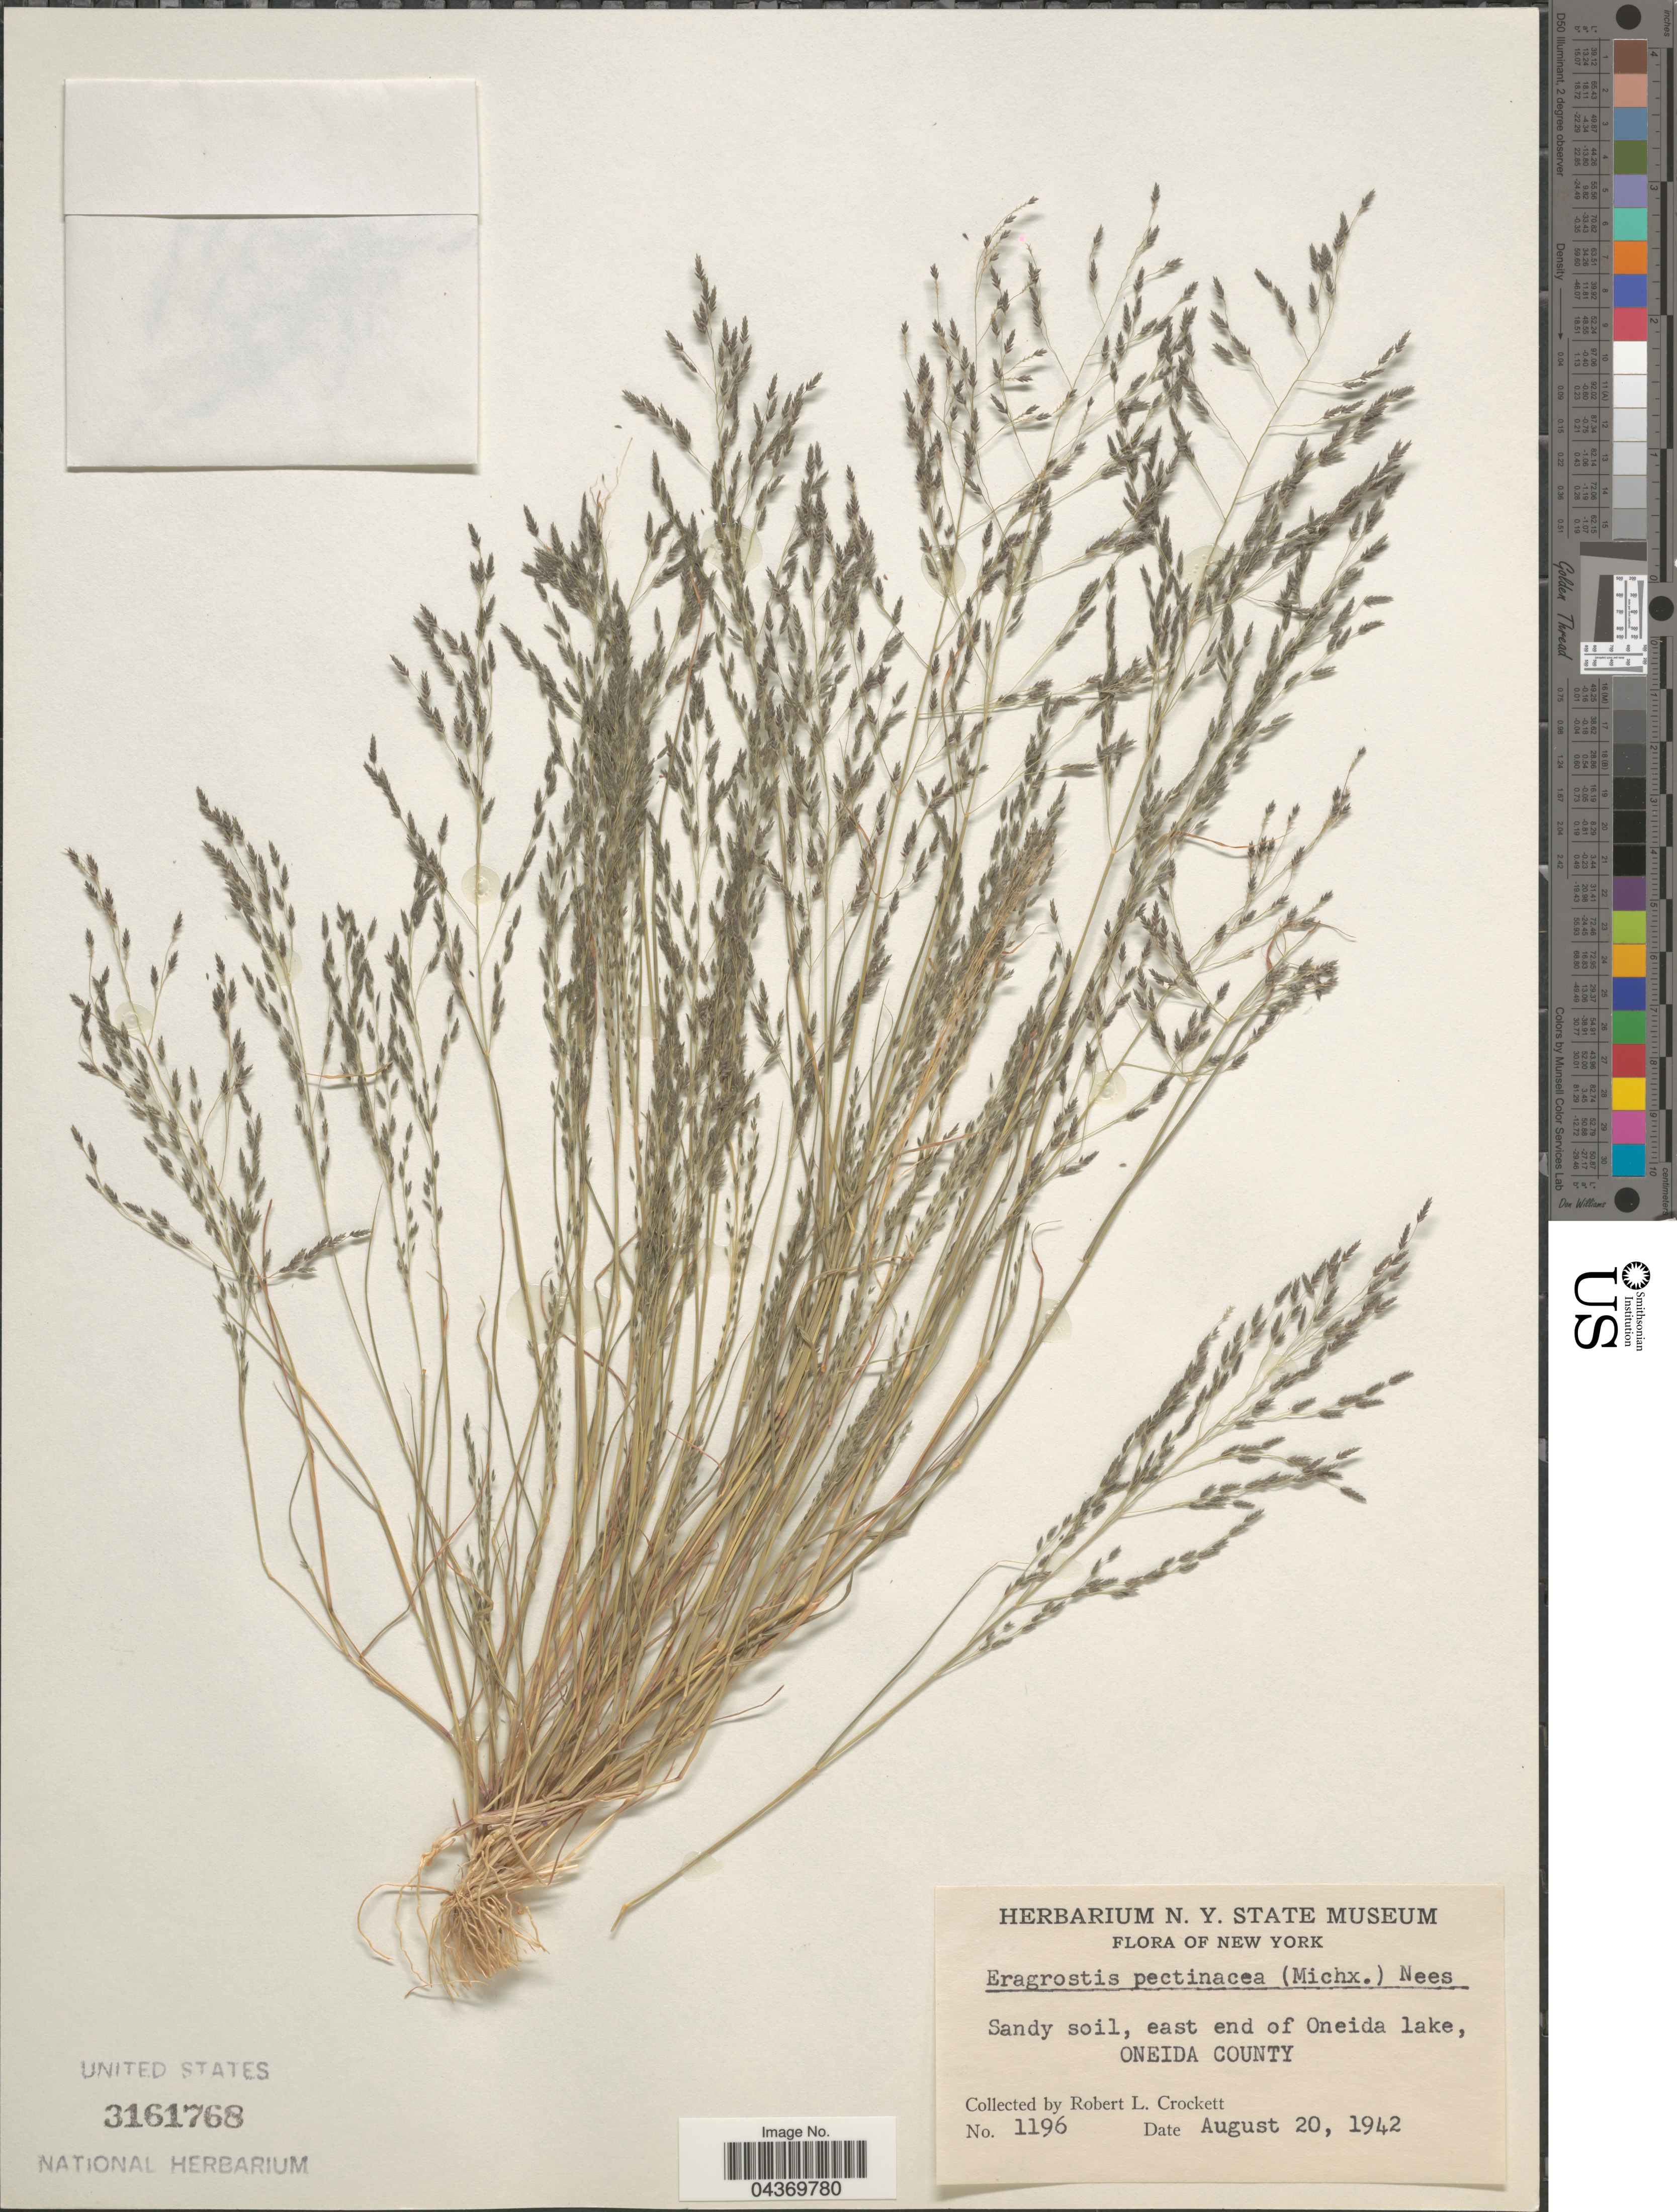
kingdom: Plantae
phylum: Tracheophyta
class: Liliopsida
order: Poales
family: Poaceae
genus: Eragrostis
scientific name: Eragrostis pectinacea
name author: (Michx.) Nees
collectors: R. Crockett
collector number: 1196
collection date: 1942-08-20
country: United States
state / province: New York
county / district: Oneida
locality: Sandy soil, east end of Oneida lake, Oneida County.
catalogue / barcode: US 3161768